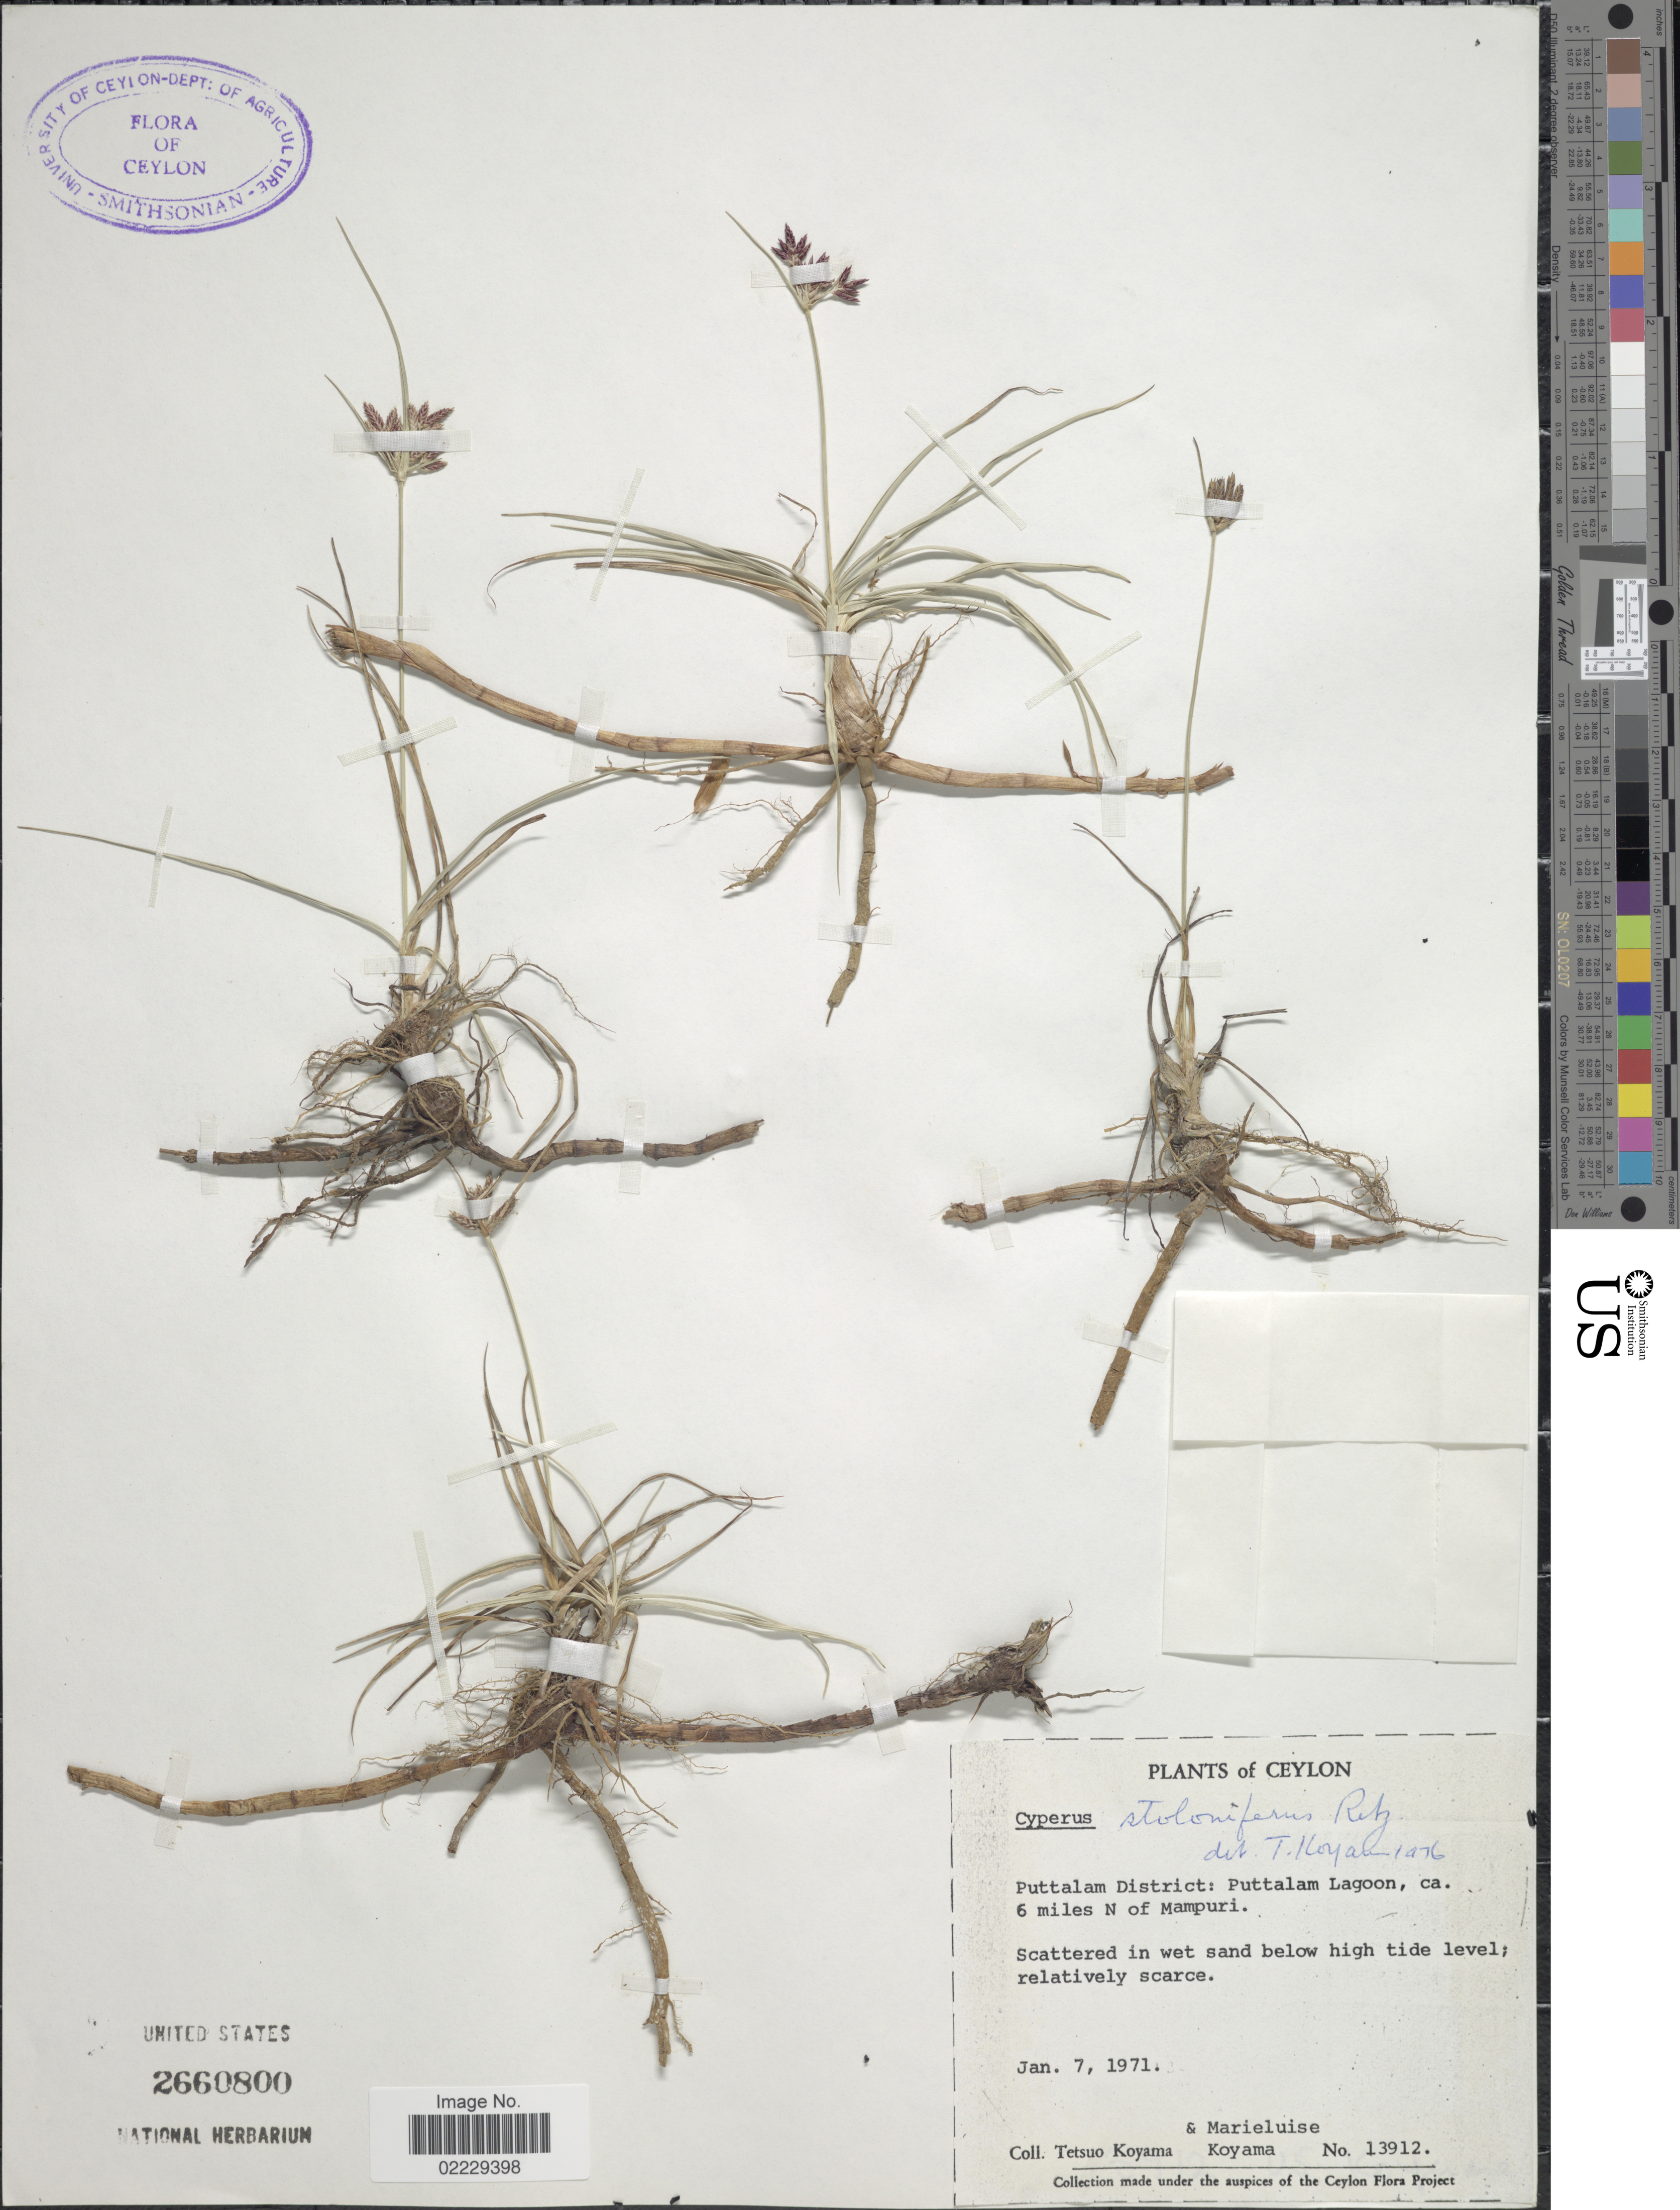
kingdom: Plantae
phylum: Tracheophyta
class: Liliopsida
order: Poales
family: Cyperaceae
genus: Cyperus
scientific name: Cyperus stoloniferus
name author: Retz.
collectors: T. Koyama & M. Koyama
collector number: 13912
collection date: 1971-01-07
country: Sri Lanka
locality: Ceylon, Puttalam District: Puttalam Lagoon, ca. 6 miles N of Mampuri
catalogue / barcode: US 2660800